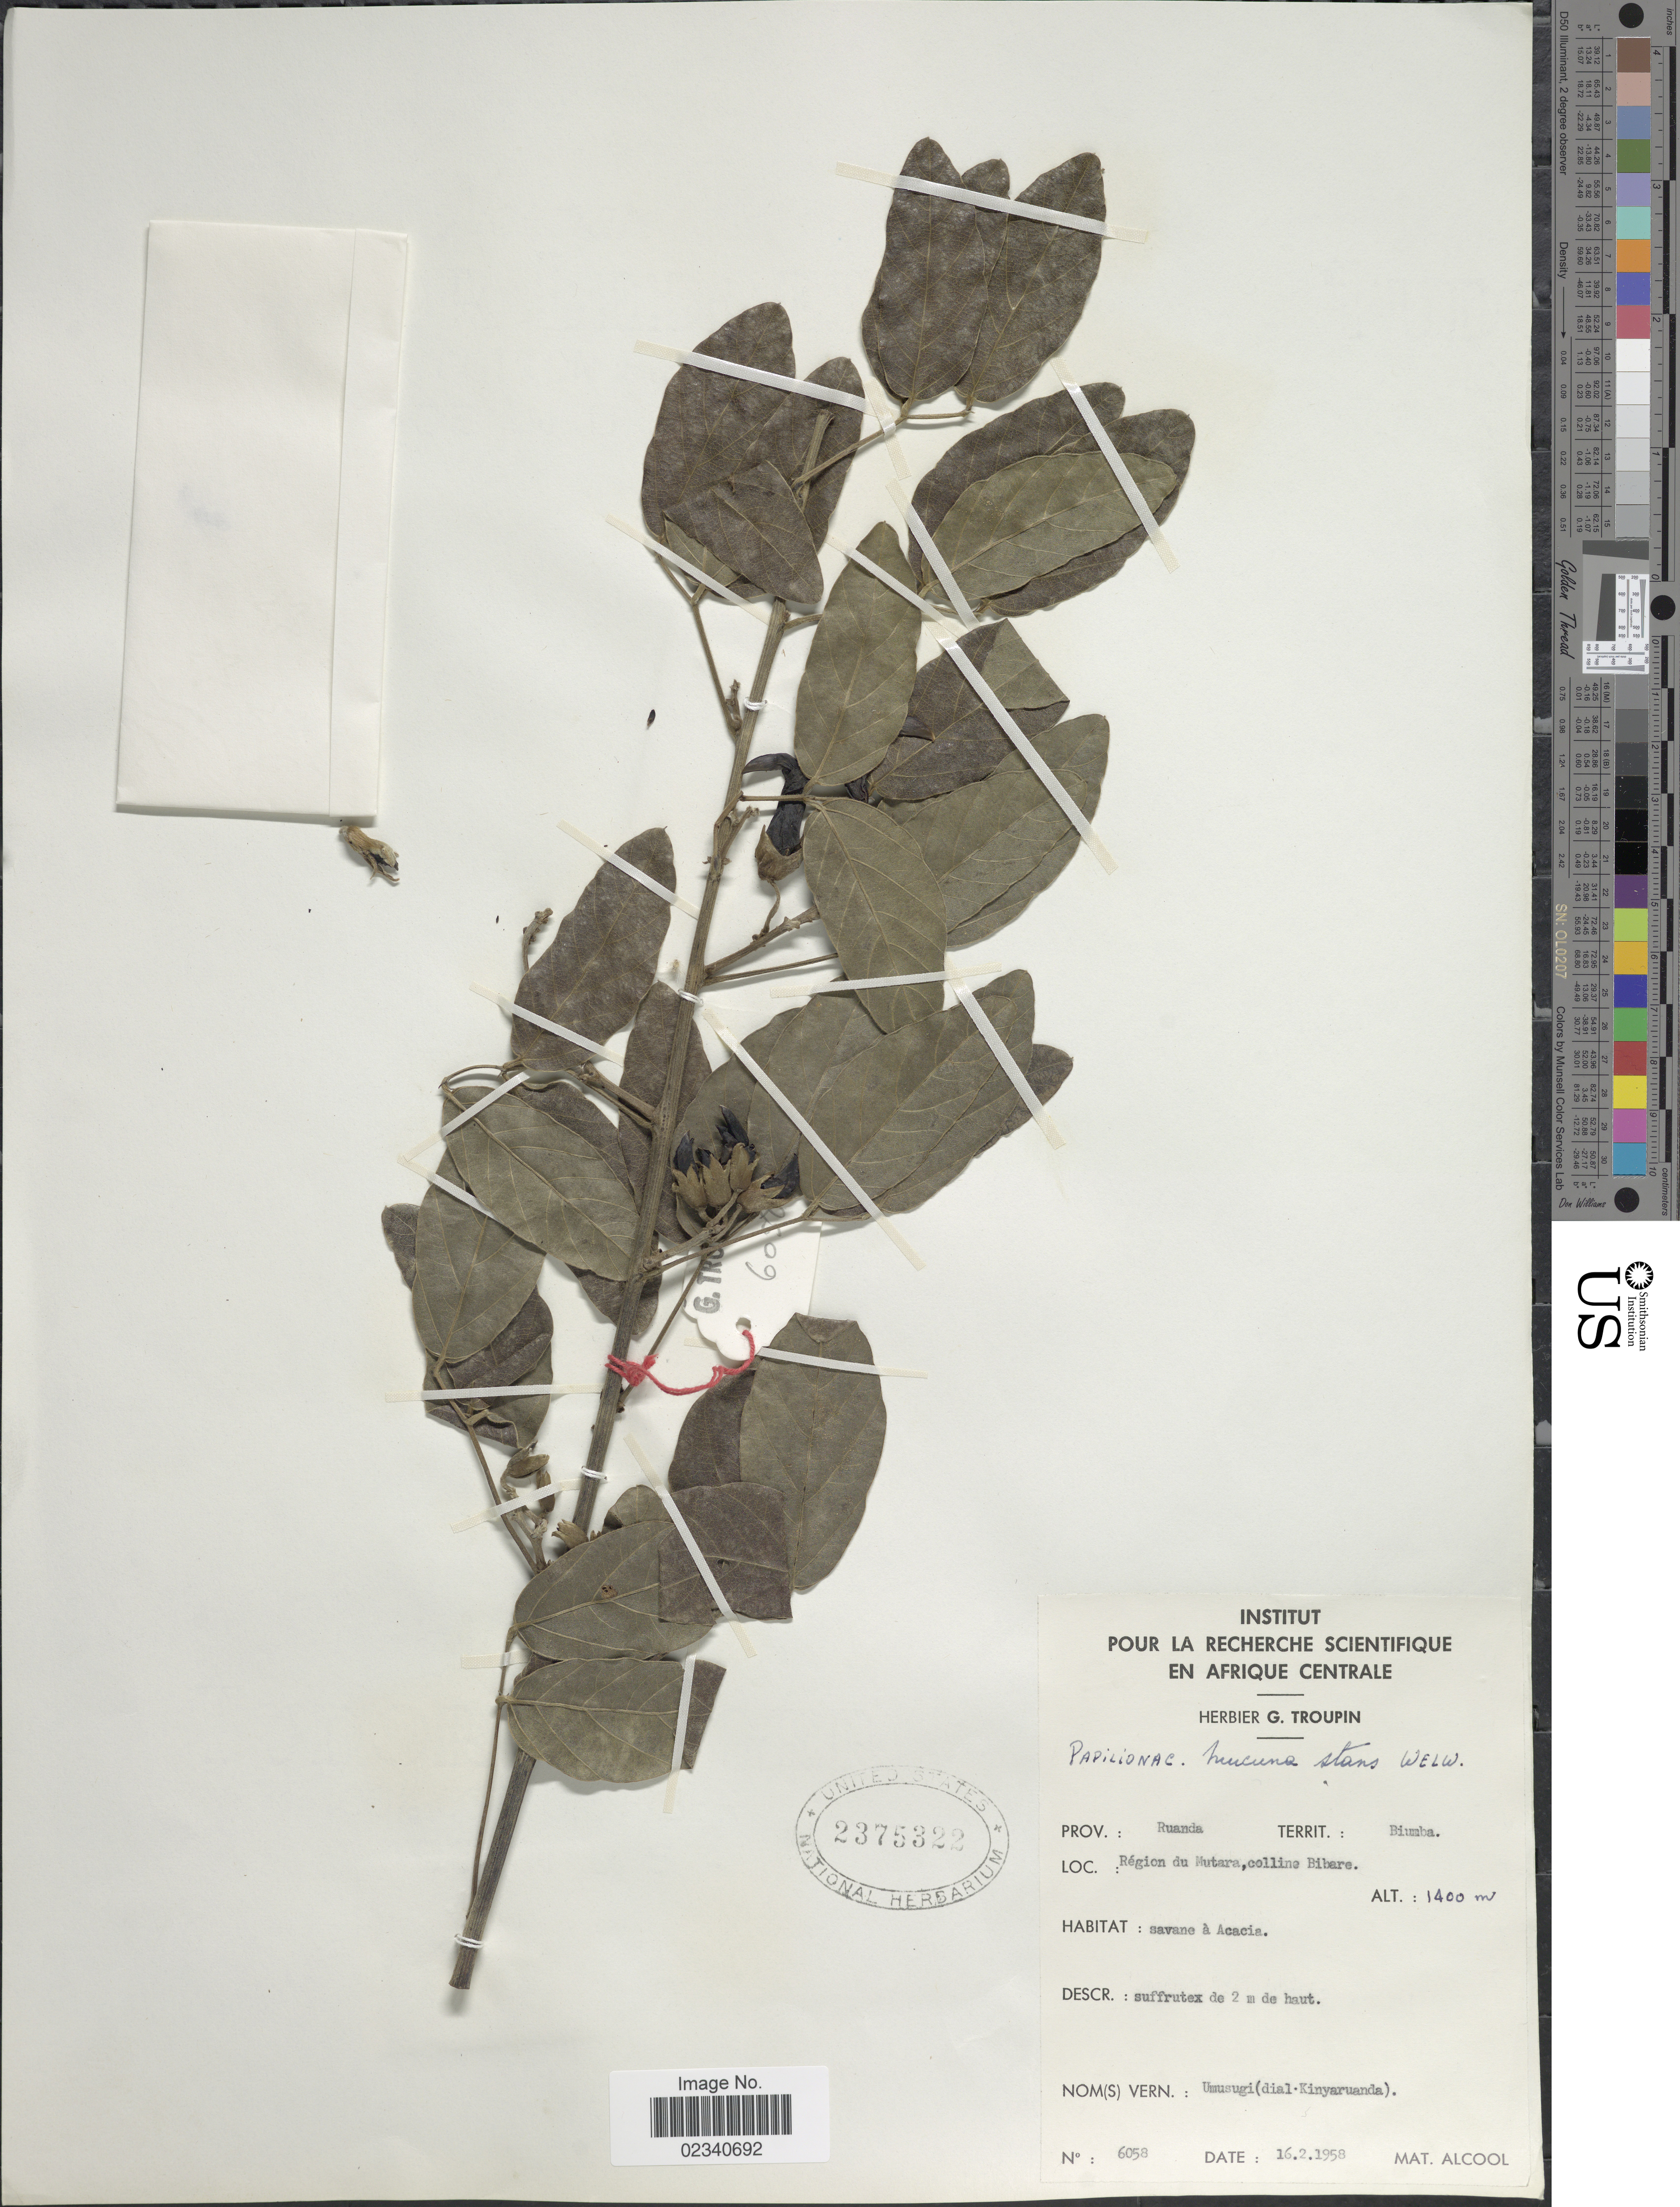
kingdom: Plantae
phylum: Tracheophyta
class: Magnoliopsida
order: Fabales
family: Fabaceae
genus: Mucuna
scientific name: Mucuna stans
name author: Baker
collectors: M. Alcool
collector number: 6058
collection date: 1958-02-16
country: Rwanda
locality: Prov. Ruanda. Territ.: Biumba, Region du Mutara, colline Bibare.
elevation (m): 1400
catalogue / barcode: US 2375322